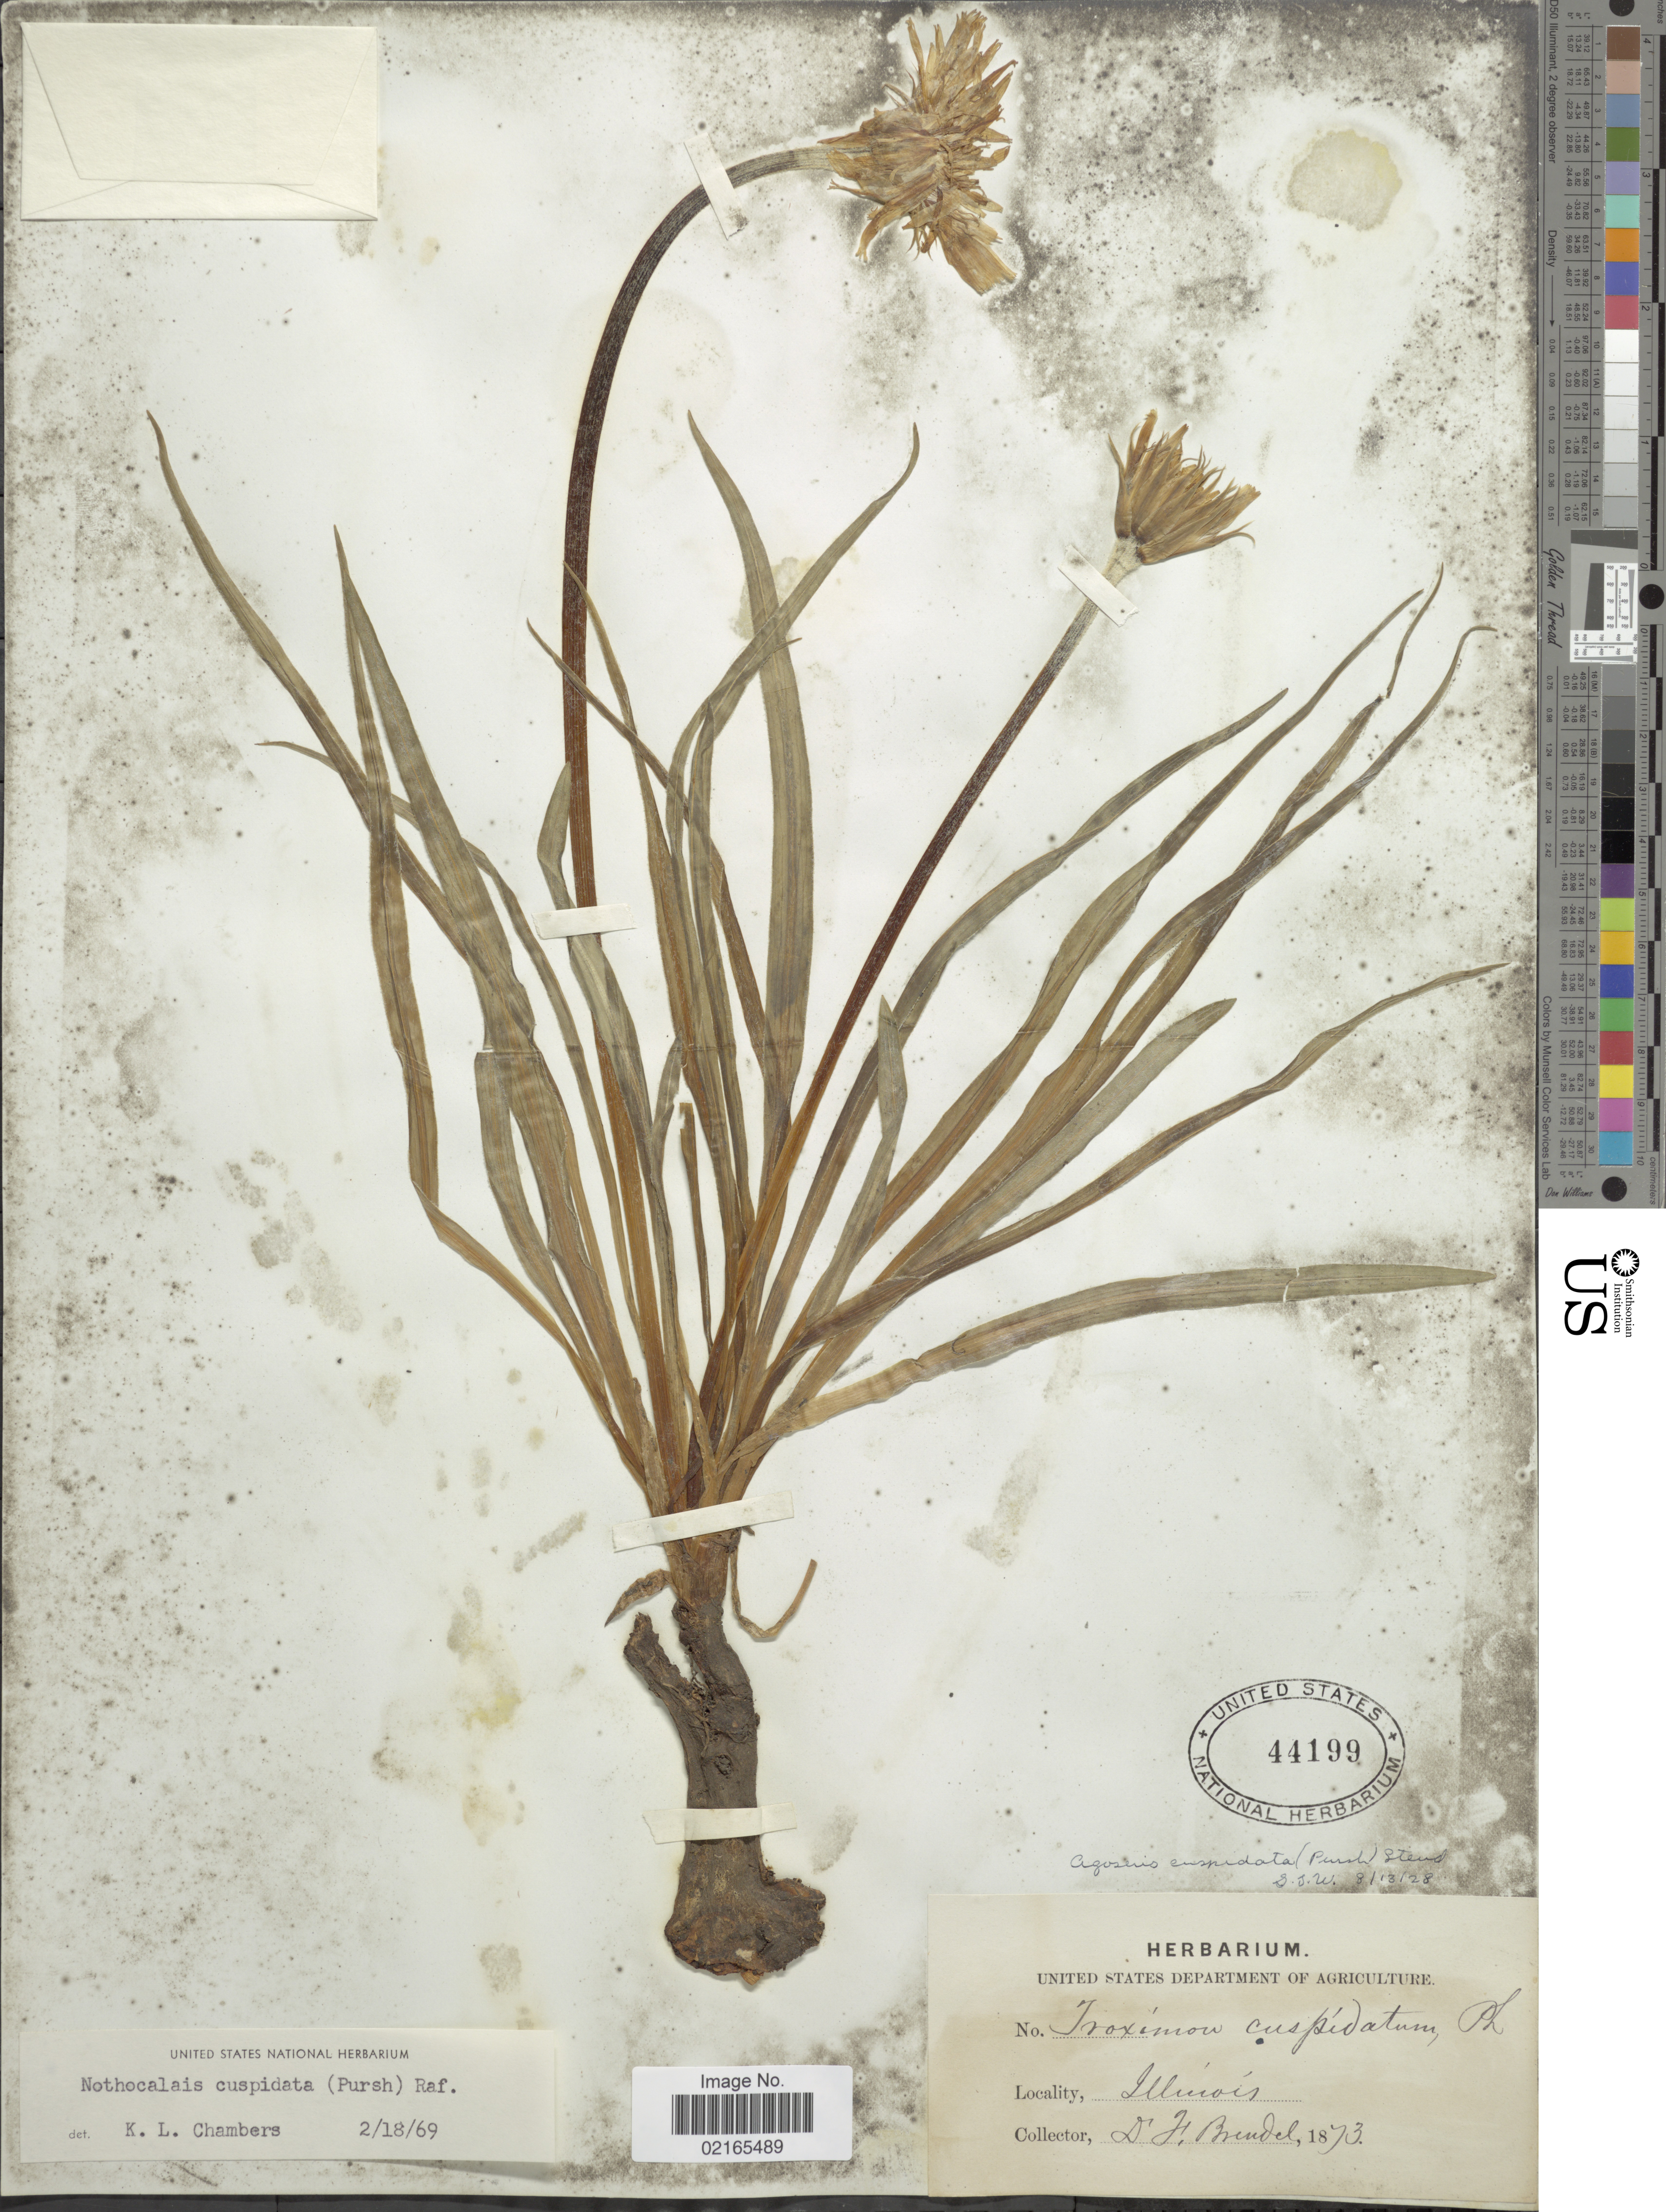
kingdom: Plantae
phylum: Tracheophyta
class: Magnoliopsida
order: Asterales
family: Asteraceae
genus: Nothocalais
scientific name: Nothocalais cuspidata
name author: (Pursh) Greene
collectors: F. Brendel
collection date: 1873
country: United States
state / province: Illinois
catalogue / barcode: US 44199